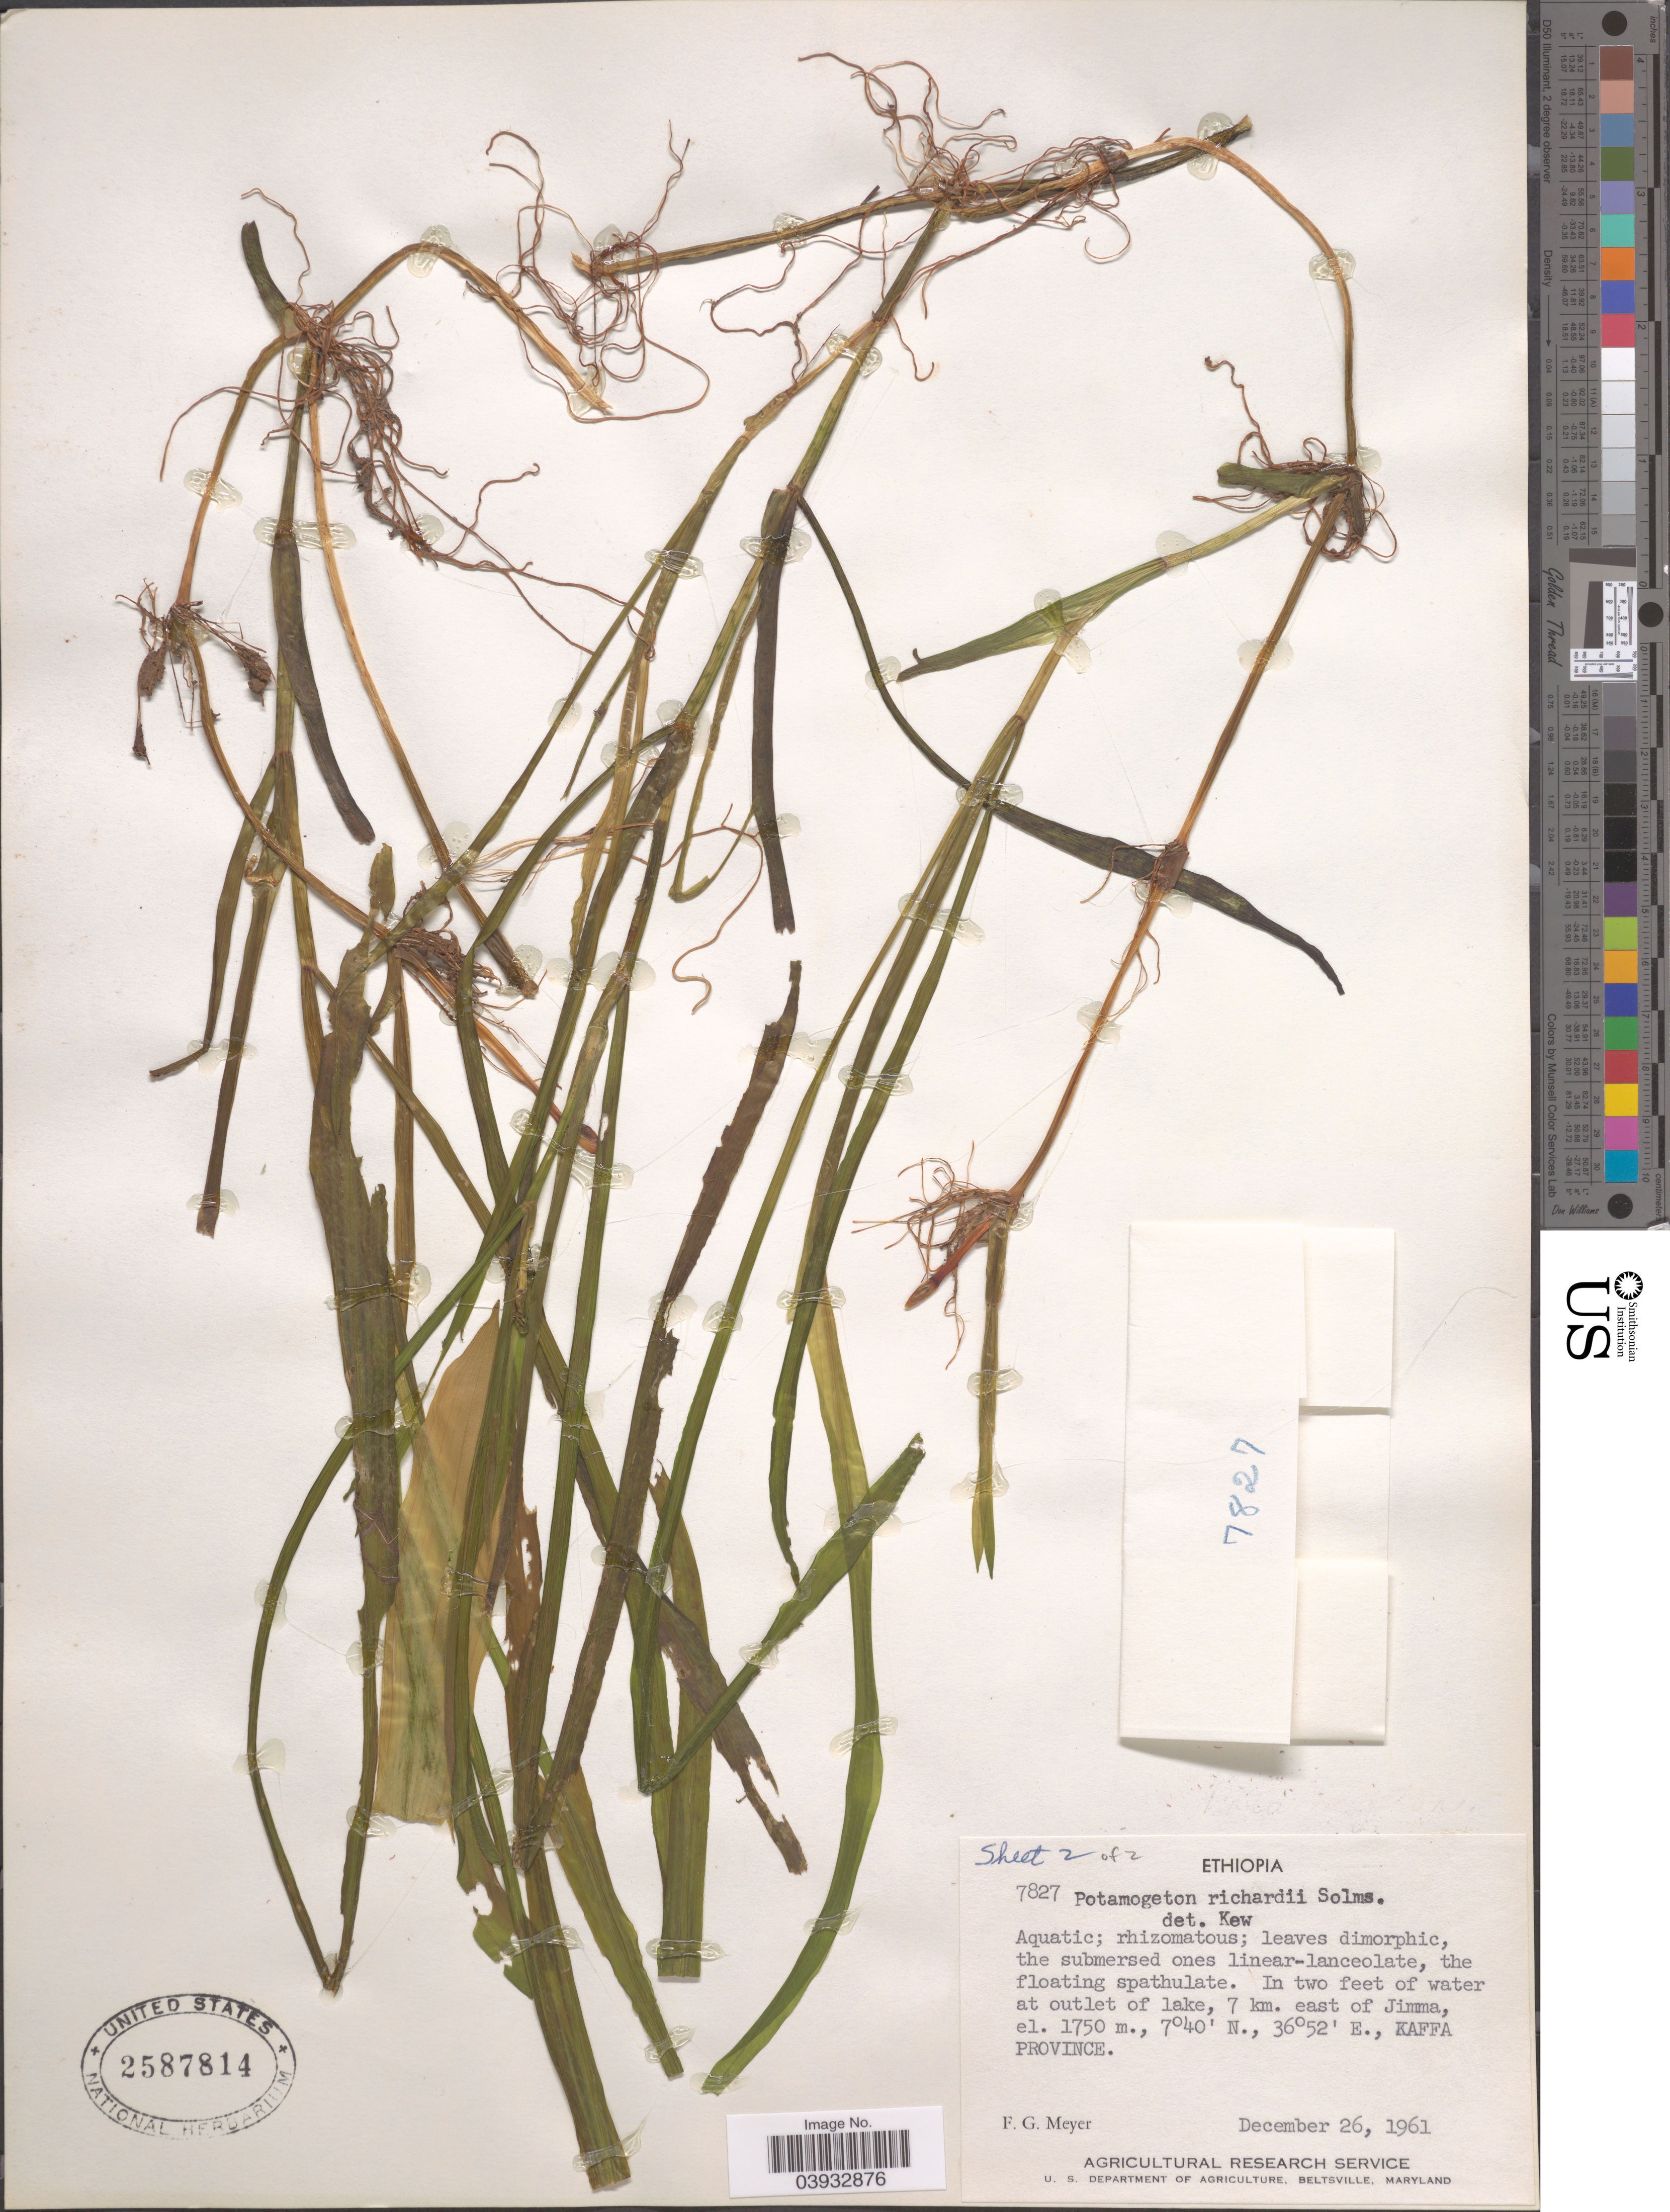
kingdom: Plantae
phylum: Tracheophyta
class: Liliopsida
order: Alismatales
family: Potamogetonaceae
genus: Potamogeton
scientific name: Potamogeton richardii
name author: Solms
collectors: F. G. Meyer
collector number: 7827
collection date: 1961-12-26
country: Ethiopia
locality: In two feet water at outlet of lake, 7 km. east of Jimma, Kaffa Province.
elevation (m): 1750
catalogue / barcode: US 2587814